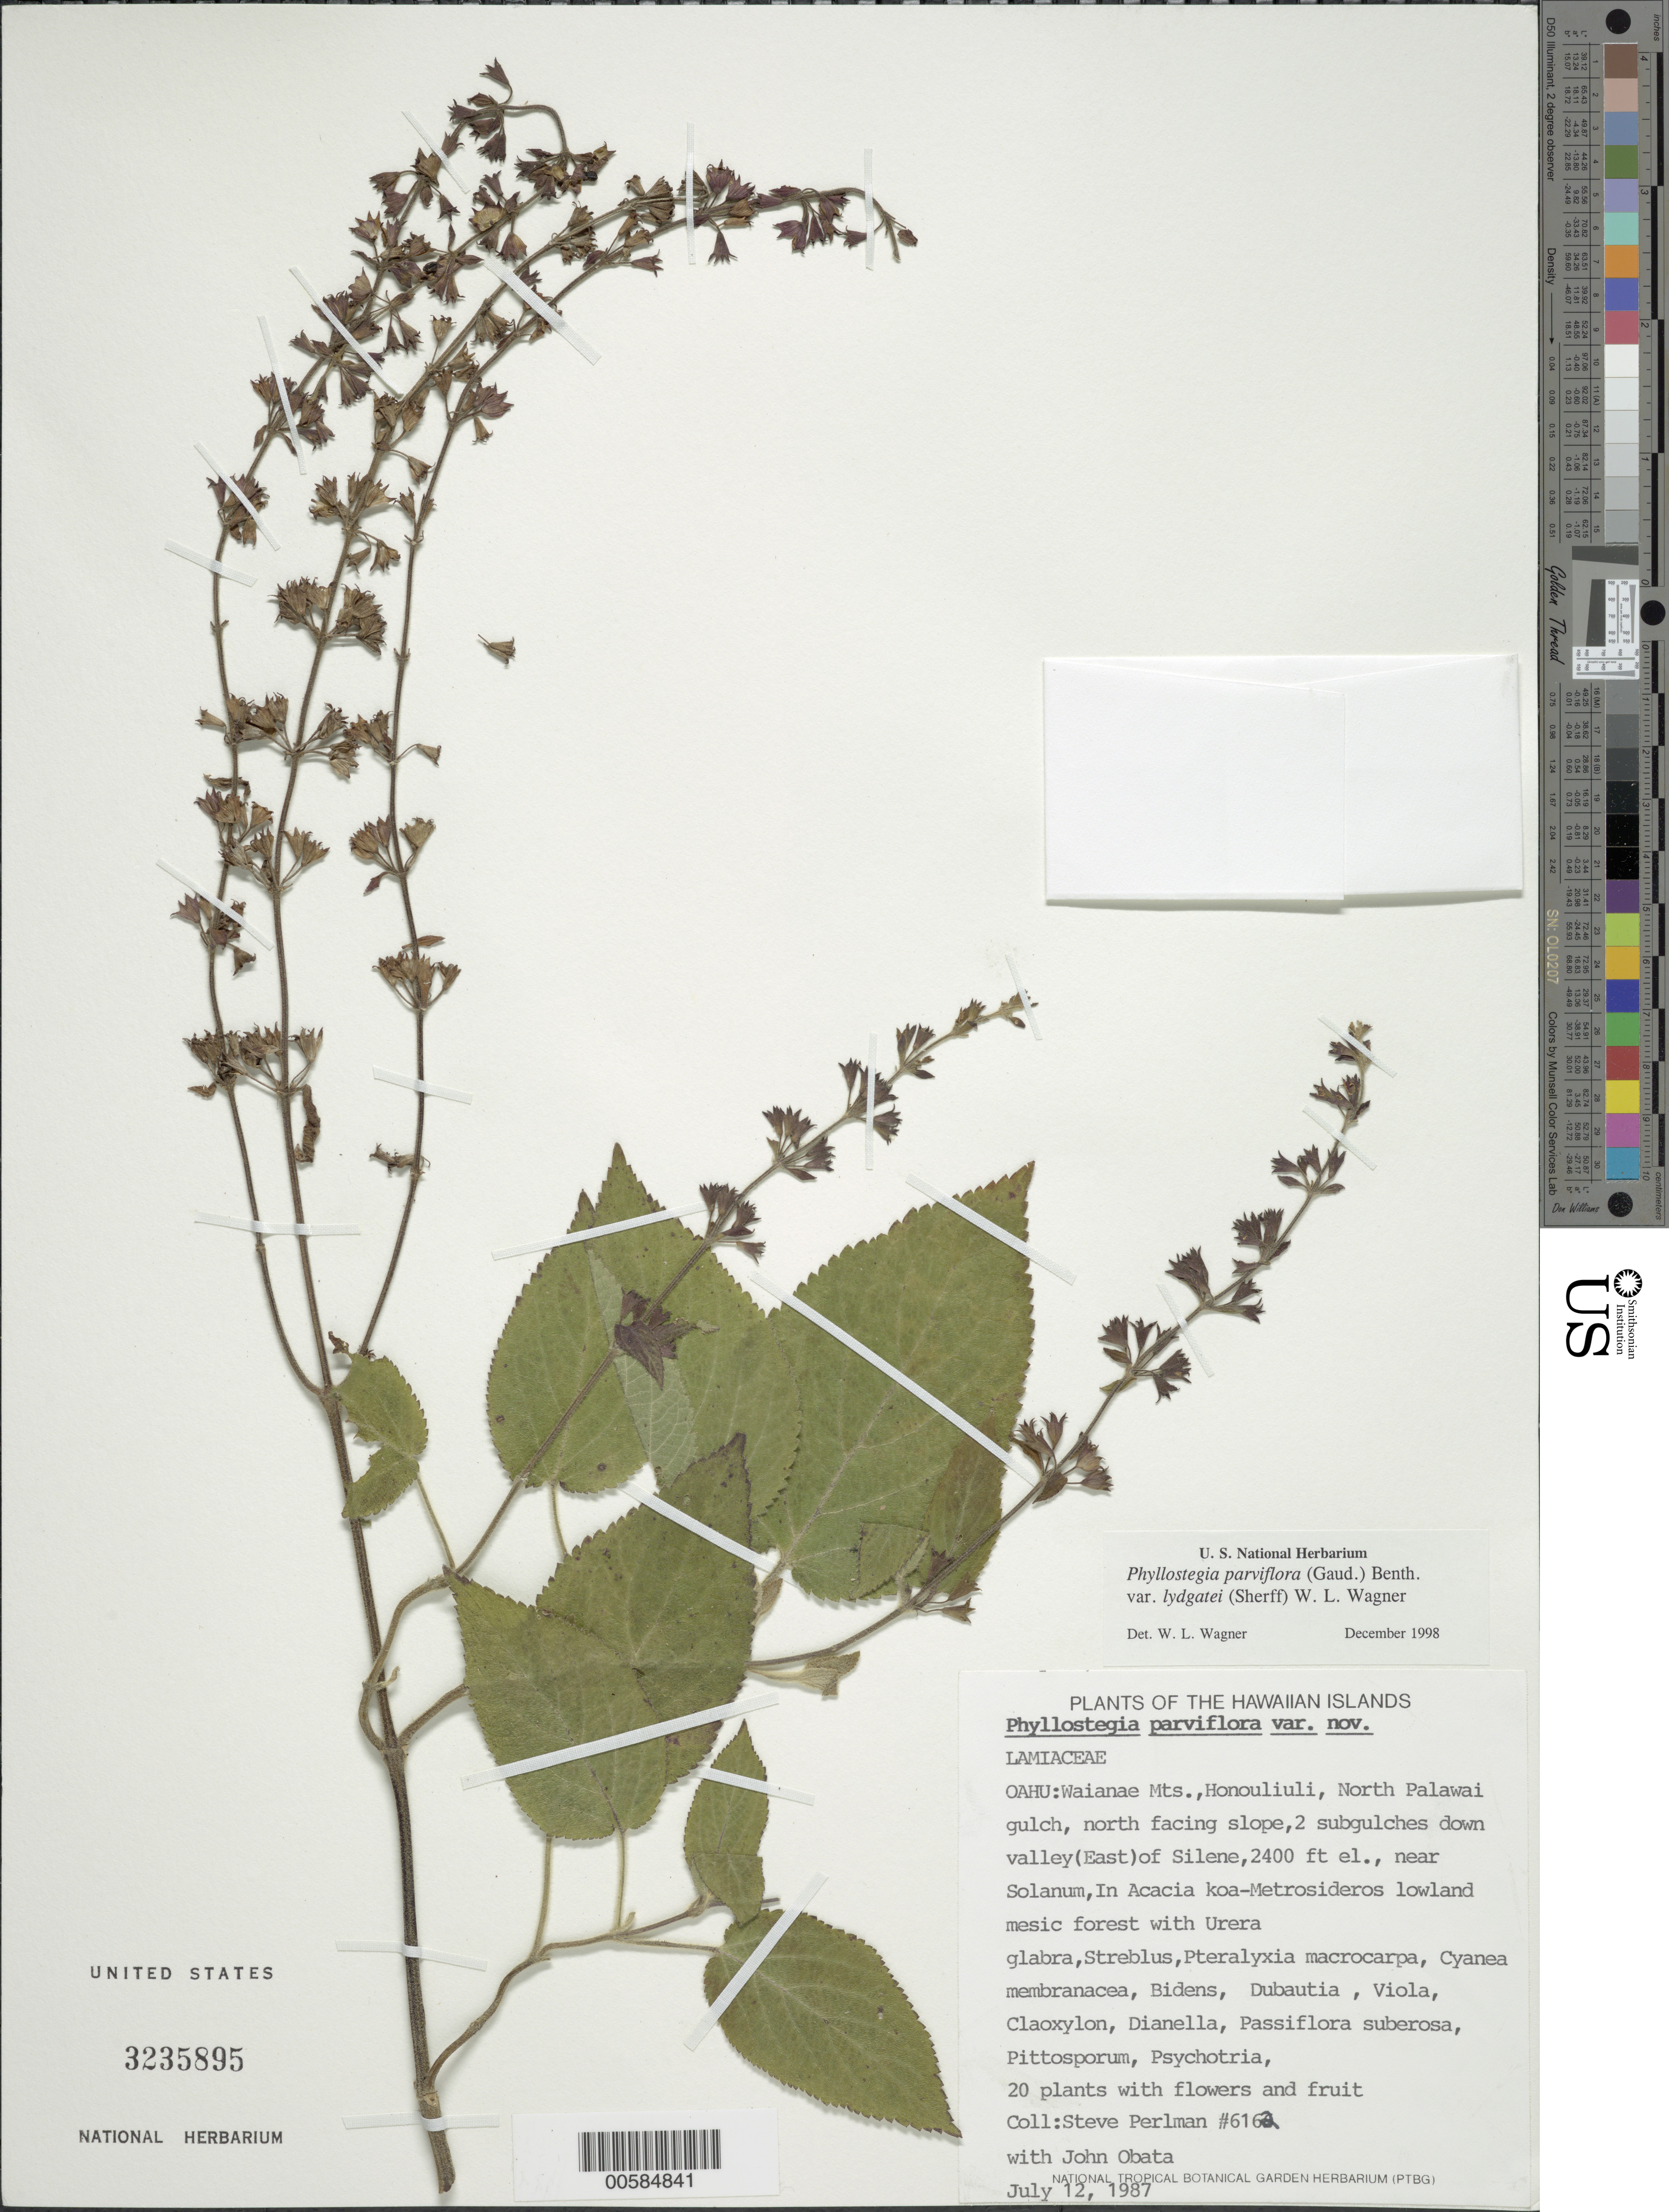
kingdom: Plantae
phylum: Tracheophyta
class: Magnoliopsida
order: Lamiales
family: Lamiaceae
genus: Phyllostegia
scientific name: Phyllostegia parviflora var. lydgatei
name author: (Gaudich.) Benth.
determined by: Wagner, W. L., (BOT), Smithsonian Institution - National Museum of Natural History (UNITED STATES)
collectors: S. P. Perlman & J. Obata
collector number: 6162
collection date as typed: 12 Jul 1987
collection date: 1987-07-12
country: United States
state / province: Hawaii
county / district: Honolulu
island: Oahu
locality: Waianae Mts, Honouliuli, N Palawai gulch, N facing slope, 2 subgulches down valley (E) of Silene.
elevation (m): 732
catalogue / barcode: US 3235895